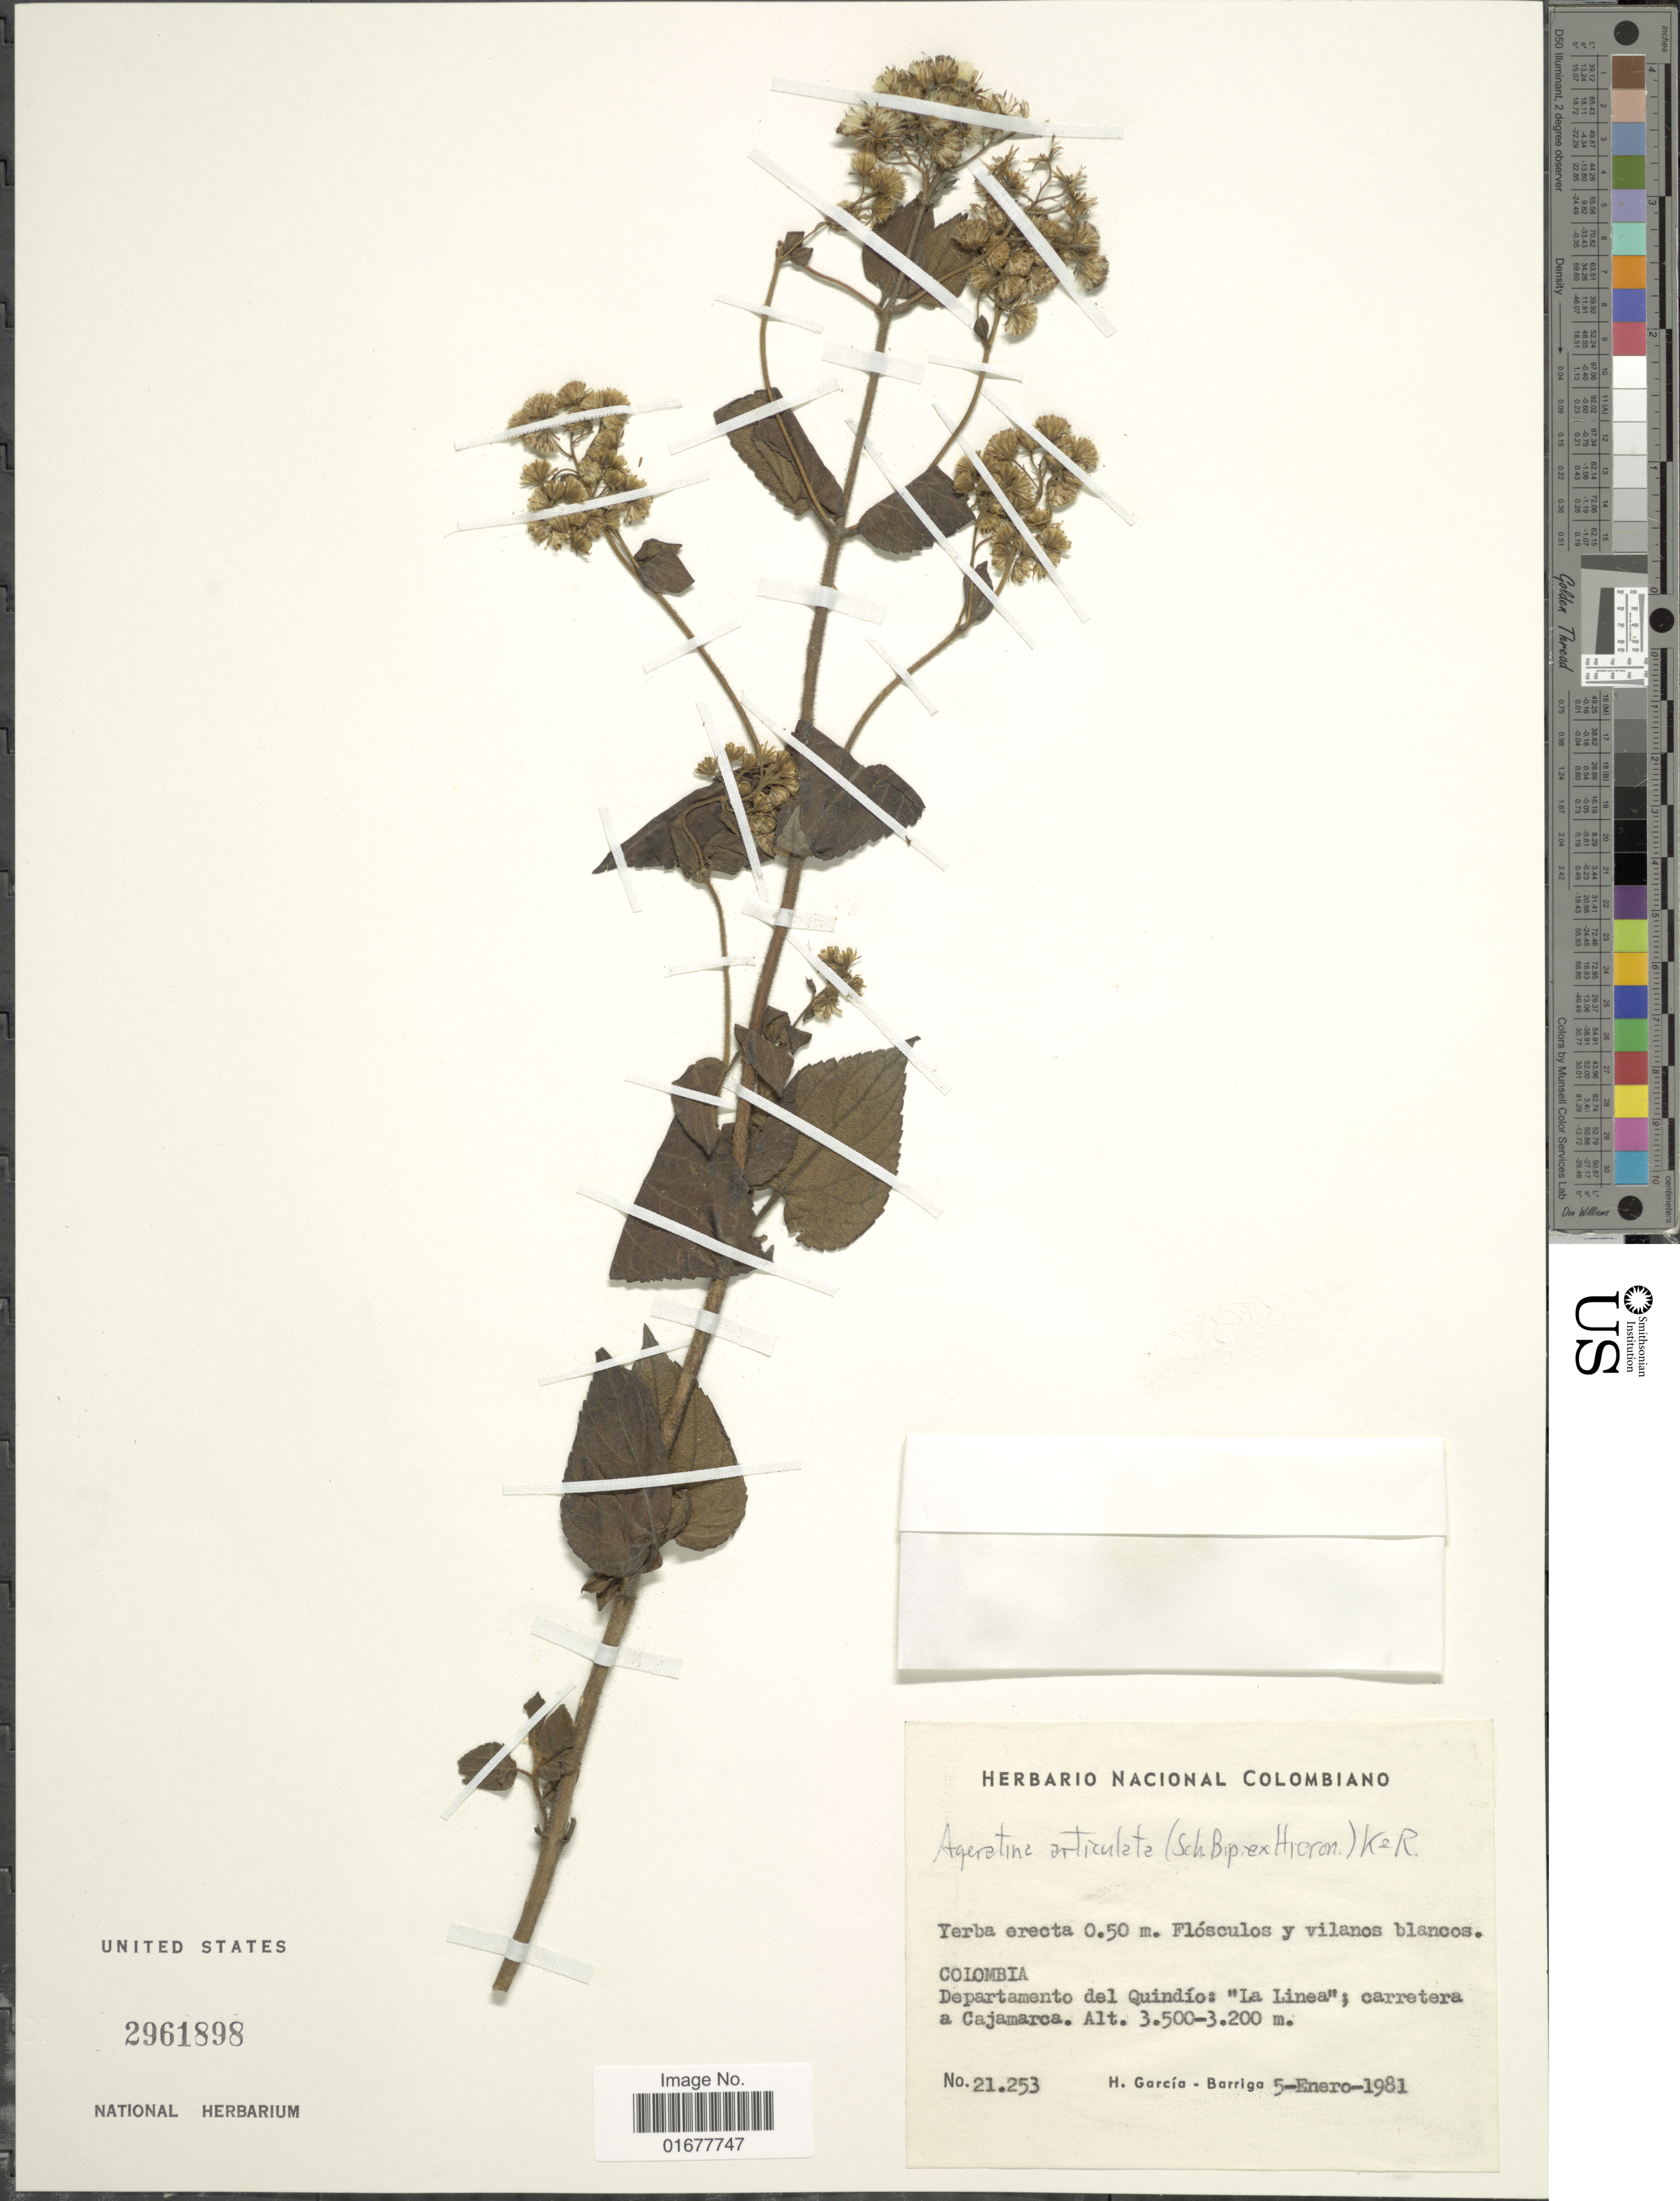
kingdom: Plantae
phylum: Tracheophyta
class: Magnoliopsida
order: Asterales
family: Asteraceae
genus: Ageratina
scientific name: Ageratina sp.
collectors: H. García Barriga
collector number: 21253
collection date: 1981-01-05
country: Colombia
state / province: Quindío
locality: La Linea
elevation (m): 3200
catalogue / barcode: US 2961898